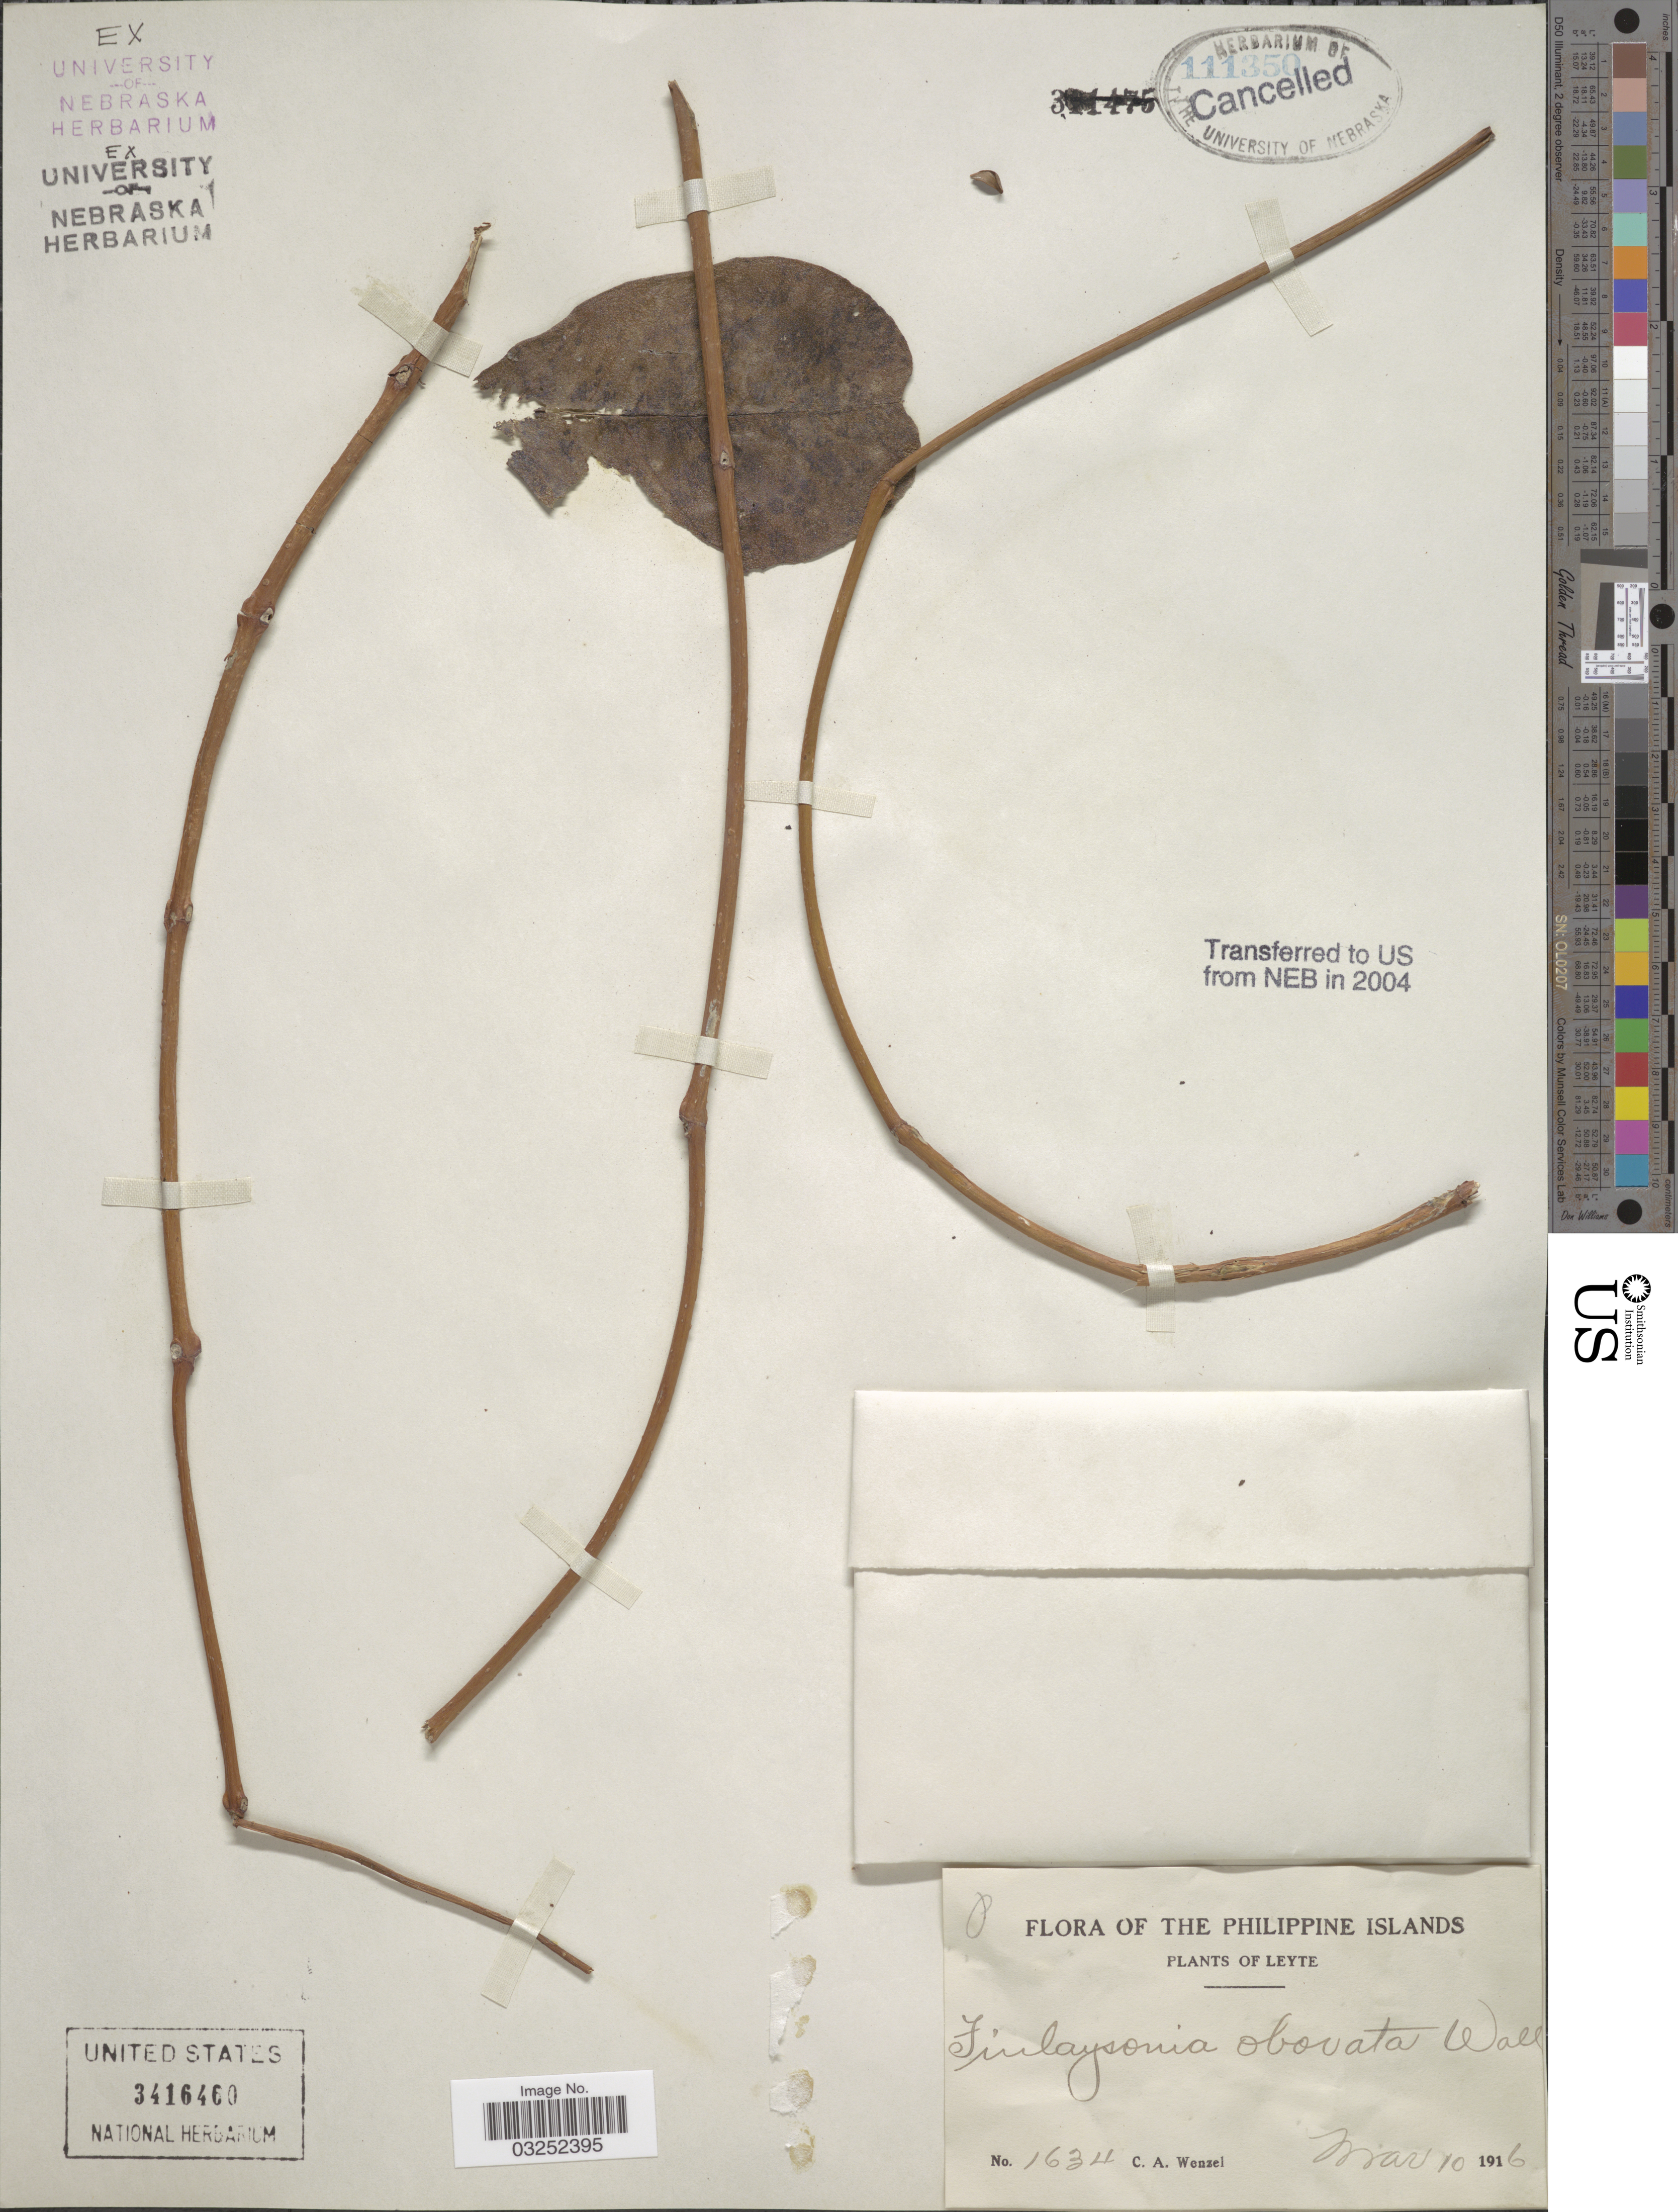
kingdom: Plantae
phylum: Tracheophyta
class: Magnoliopsida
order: Gentianales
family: Apocynaceae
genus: Finlaysonia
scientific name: Finlaysonia obovata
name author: Wall.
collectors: C. Wenzel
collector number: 1634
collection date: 1916-03-10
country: Philippines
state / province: Eastern Visayas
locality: Leyte.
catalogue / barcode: US 3416460